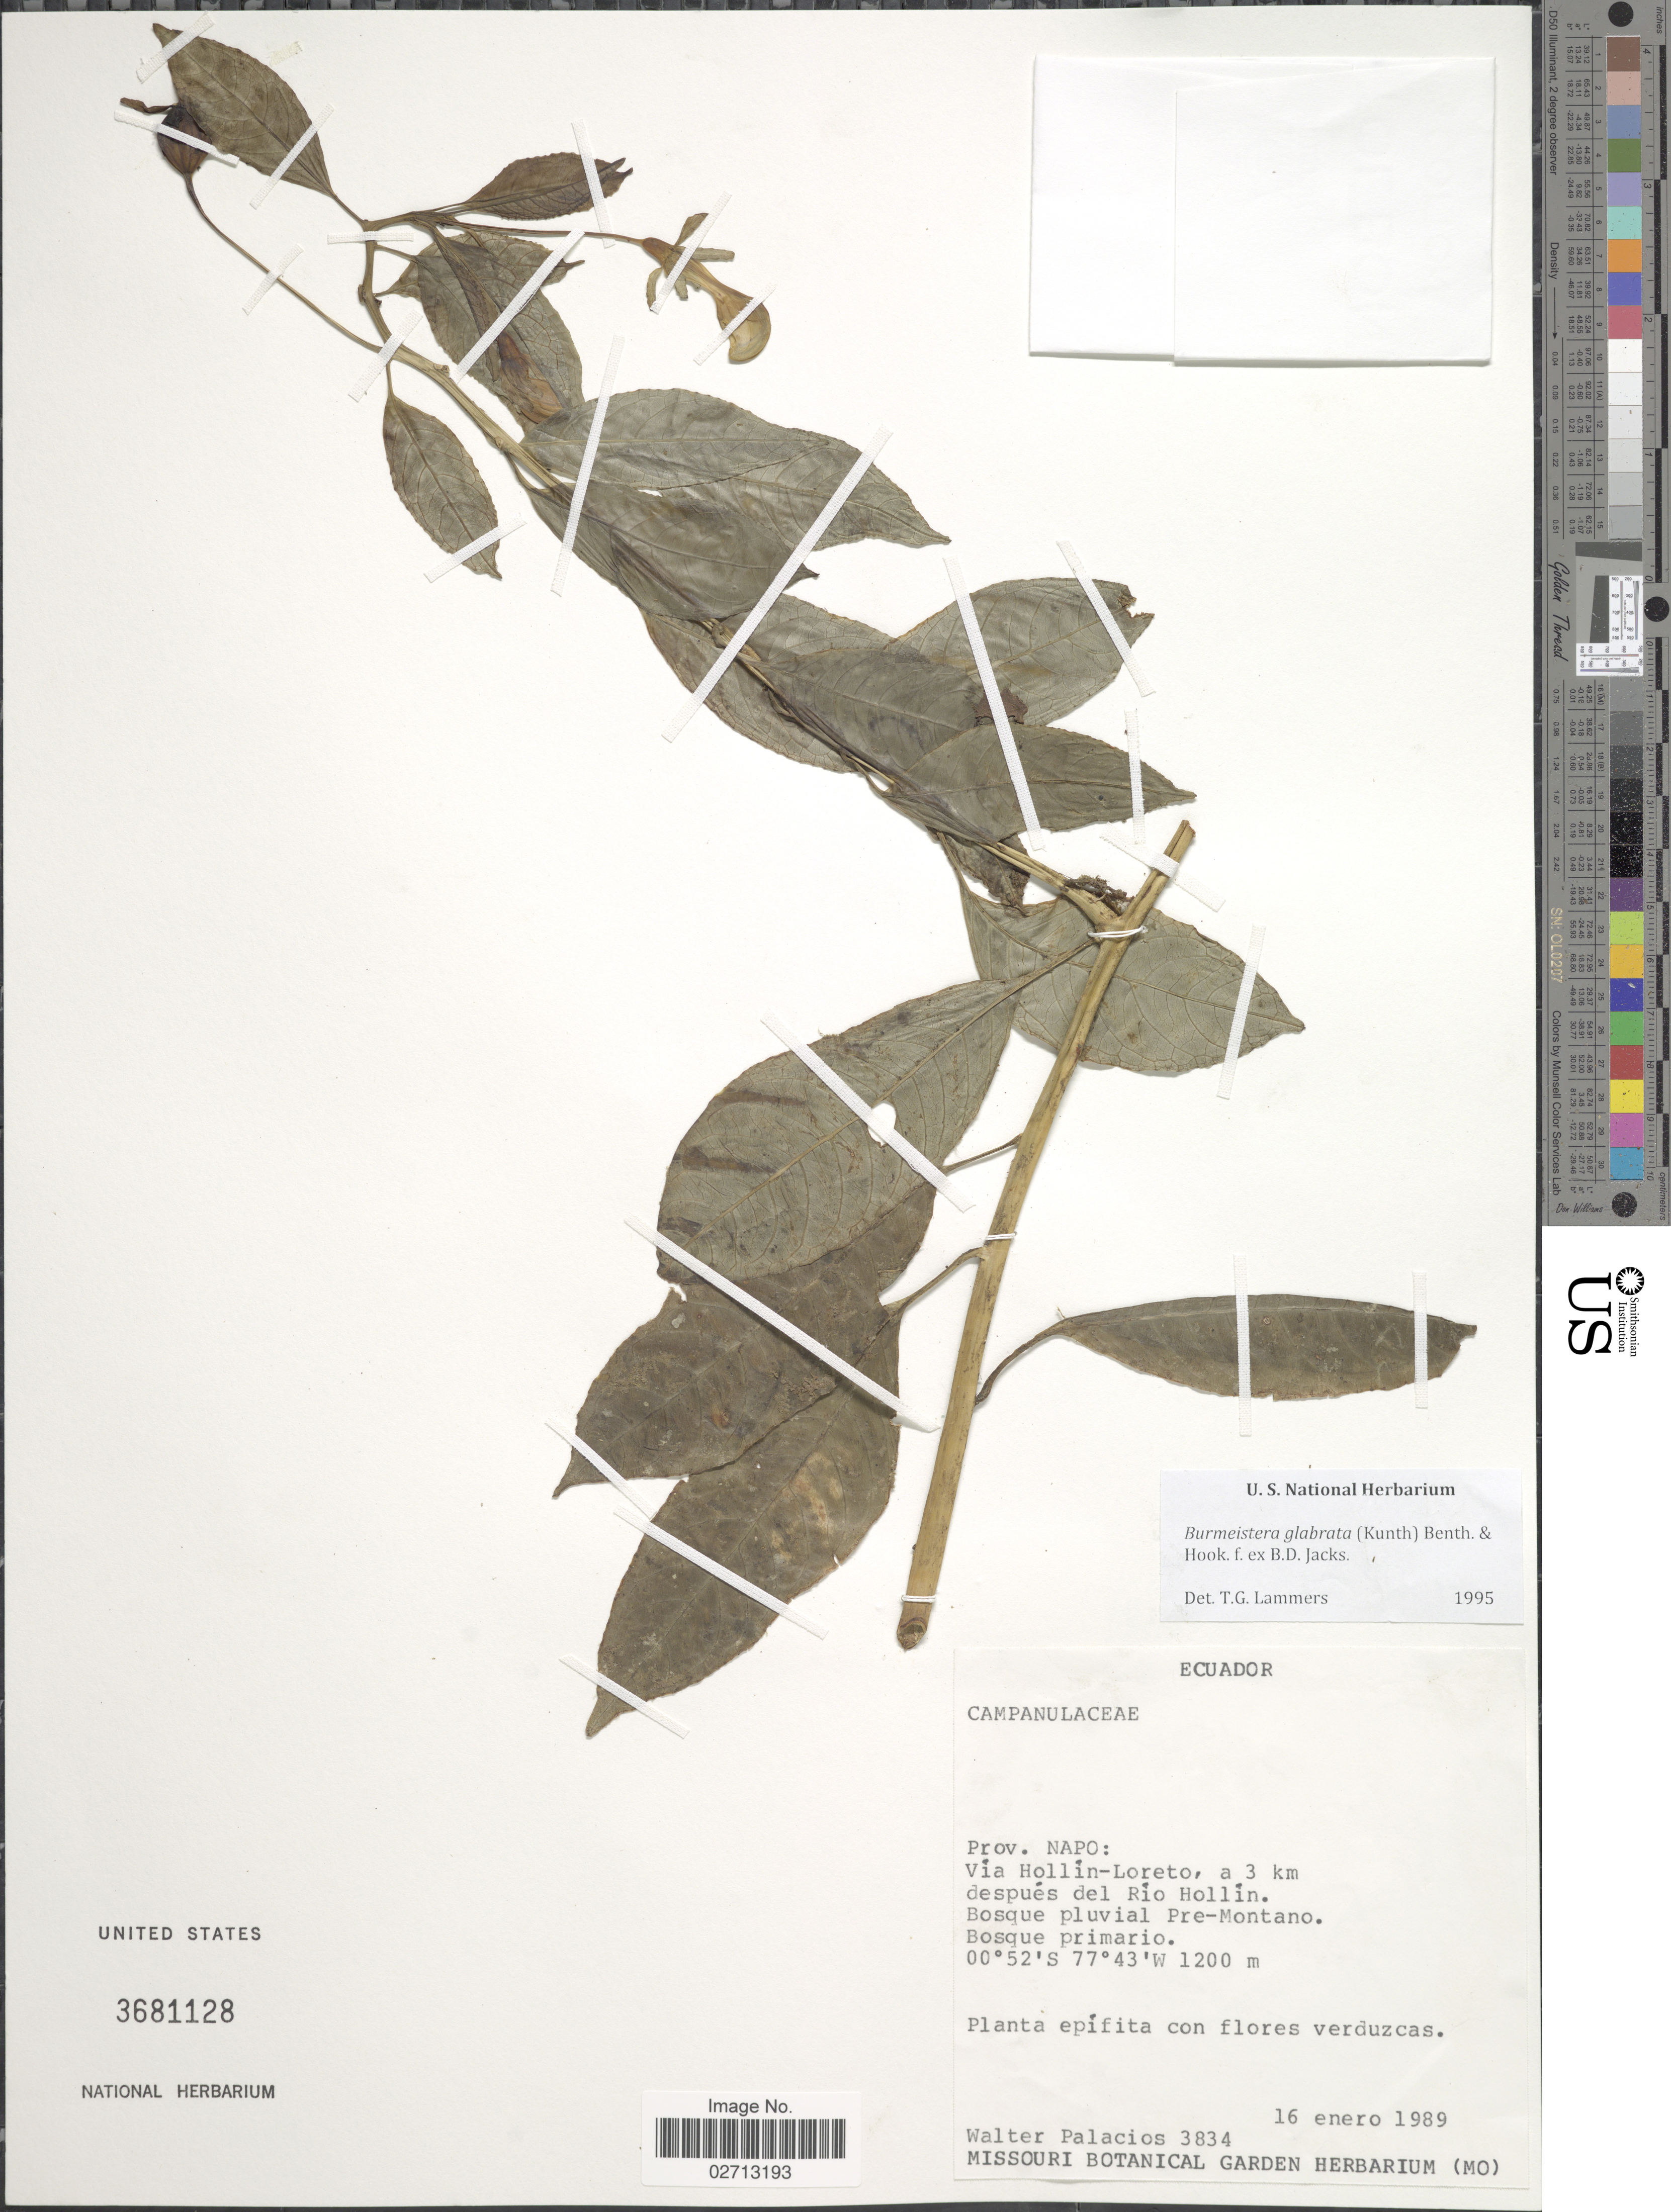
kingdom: Plantae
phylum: Tracheophyta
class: Magnoliopsida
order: Asterales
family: Campanulaceae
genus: Burmeistera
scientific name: Burmeistera glabrata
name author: (Kunth) Hook. f. ex B.D. Jacks.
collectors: W. Palacios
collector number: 3834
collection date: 1989-01-16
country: Ecuador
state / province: Napo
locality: Vía Hollín-Loreto, a 3 km despues del Río Hollín.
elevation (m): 1200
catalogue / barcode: US 3681128